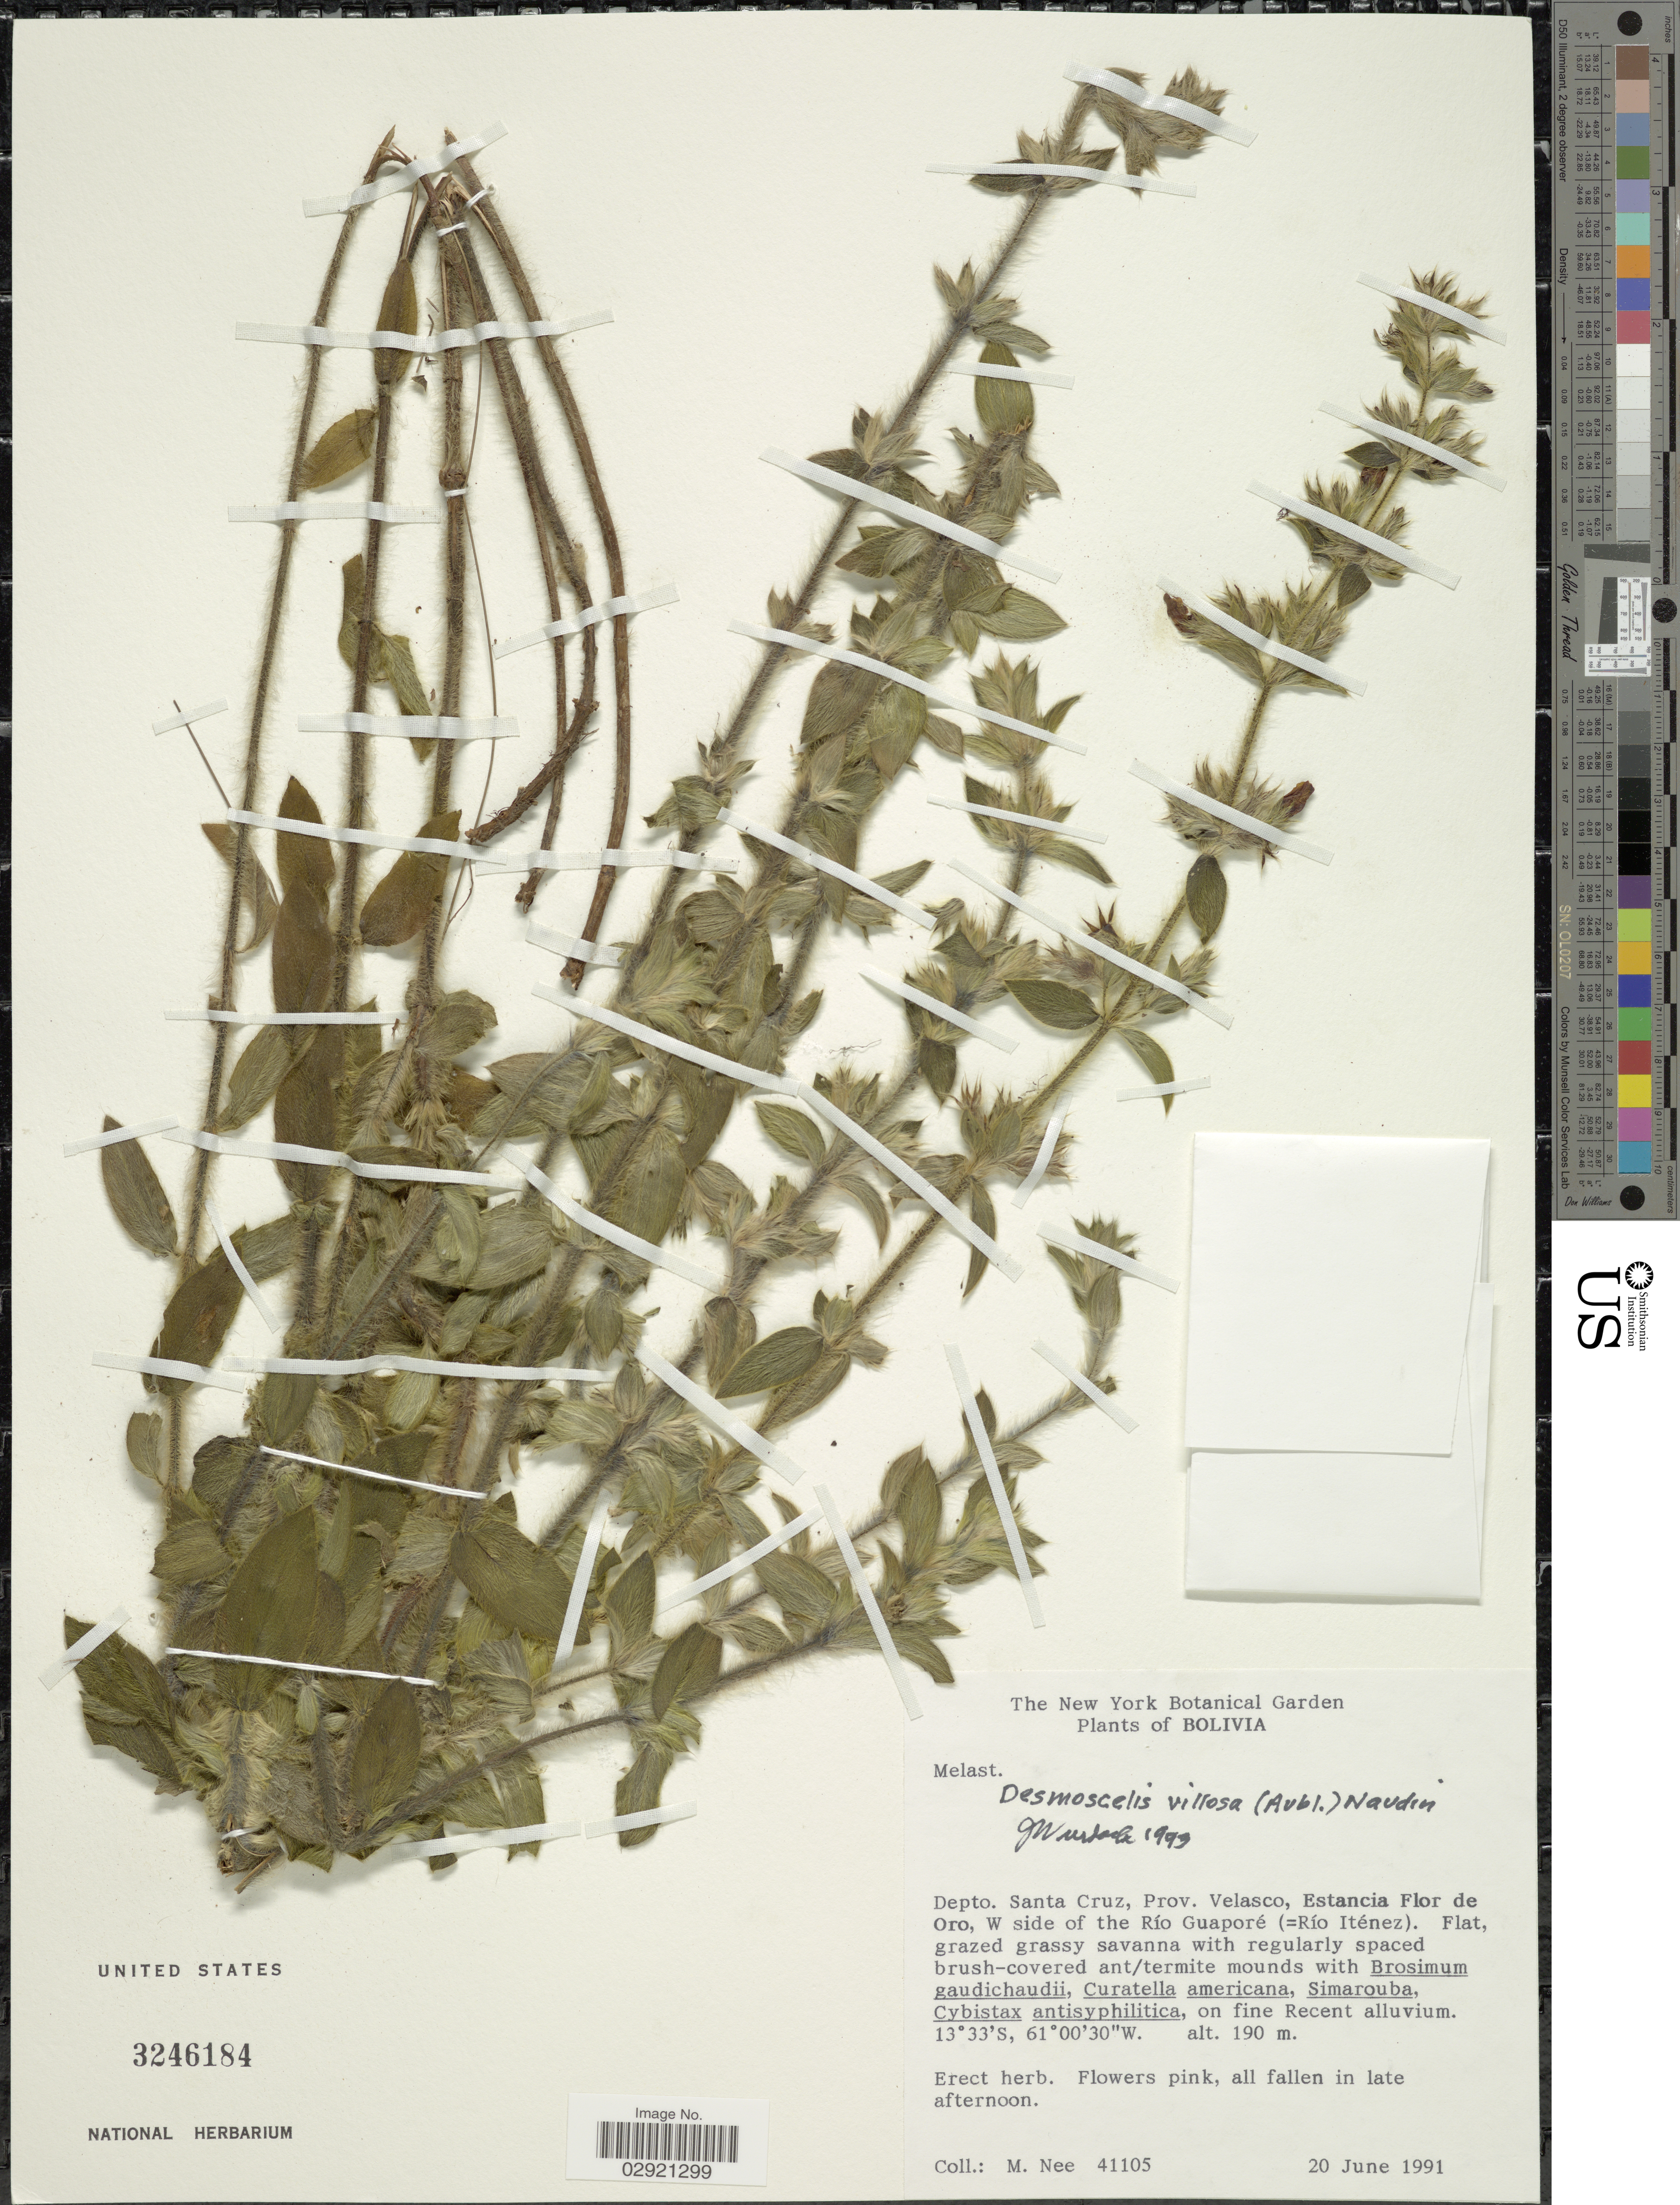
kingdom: Plantae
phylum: Tracheophyta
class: Magnoliopsida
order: Myrtales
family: Melastomataceae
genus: Desmoscelis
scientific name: Desmoscelis villosa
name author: (Aubl.) Naudin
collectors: M. Nee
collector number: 41105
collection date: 1991-06-20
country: Bolivia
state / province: Santa Cruz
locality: Depto. Santa Cruz, Prov. Velasco, Estancia Flor de Oro, W side of the Río Guaporé (=Río Iténez).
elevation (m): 190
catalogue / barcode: US 3246184